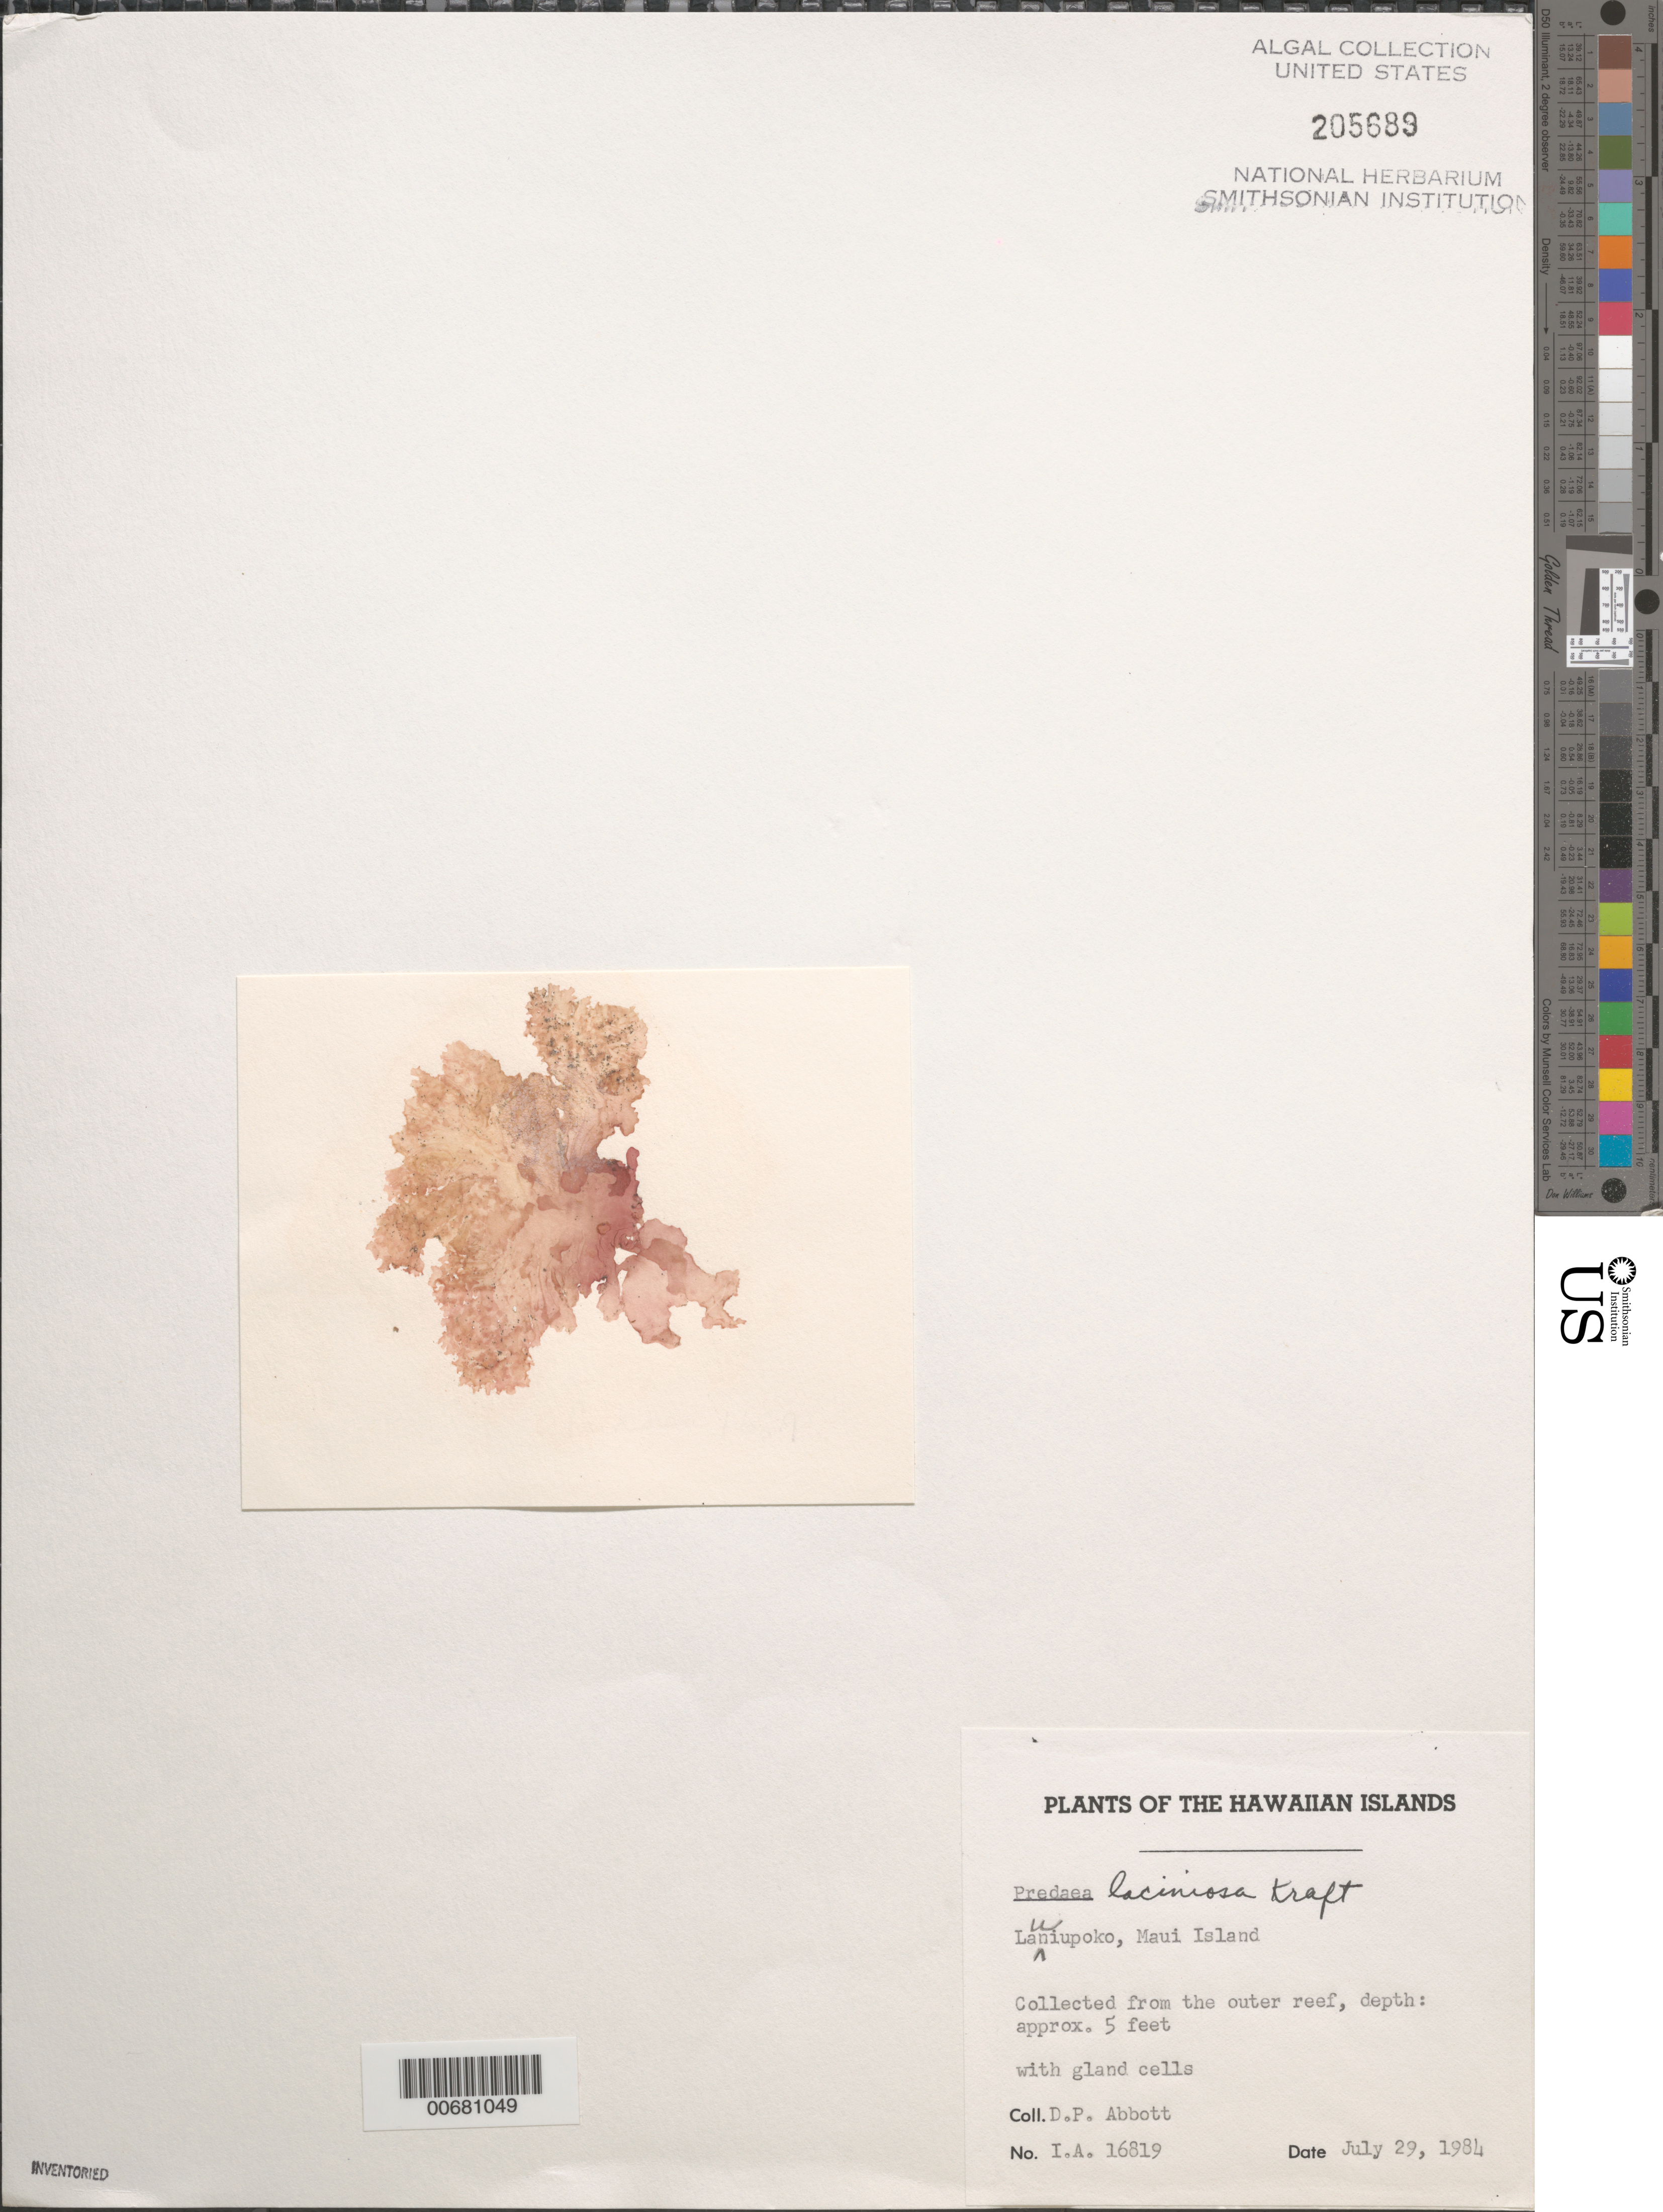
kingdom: Plantae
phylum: Rhodophyta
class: Florideophyceae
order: Nemastomatales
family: Nemastomataceae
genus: Predaea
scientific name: Predaea laciniosa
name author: G.T.Kraft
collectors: I. A. Abbott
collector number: IAA 16819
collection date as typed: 29 Jul 1984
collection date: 1984-07-29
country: United States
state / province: Hawaii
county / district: Maui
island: Maui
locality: Launiupoko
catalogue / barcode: US 205689